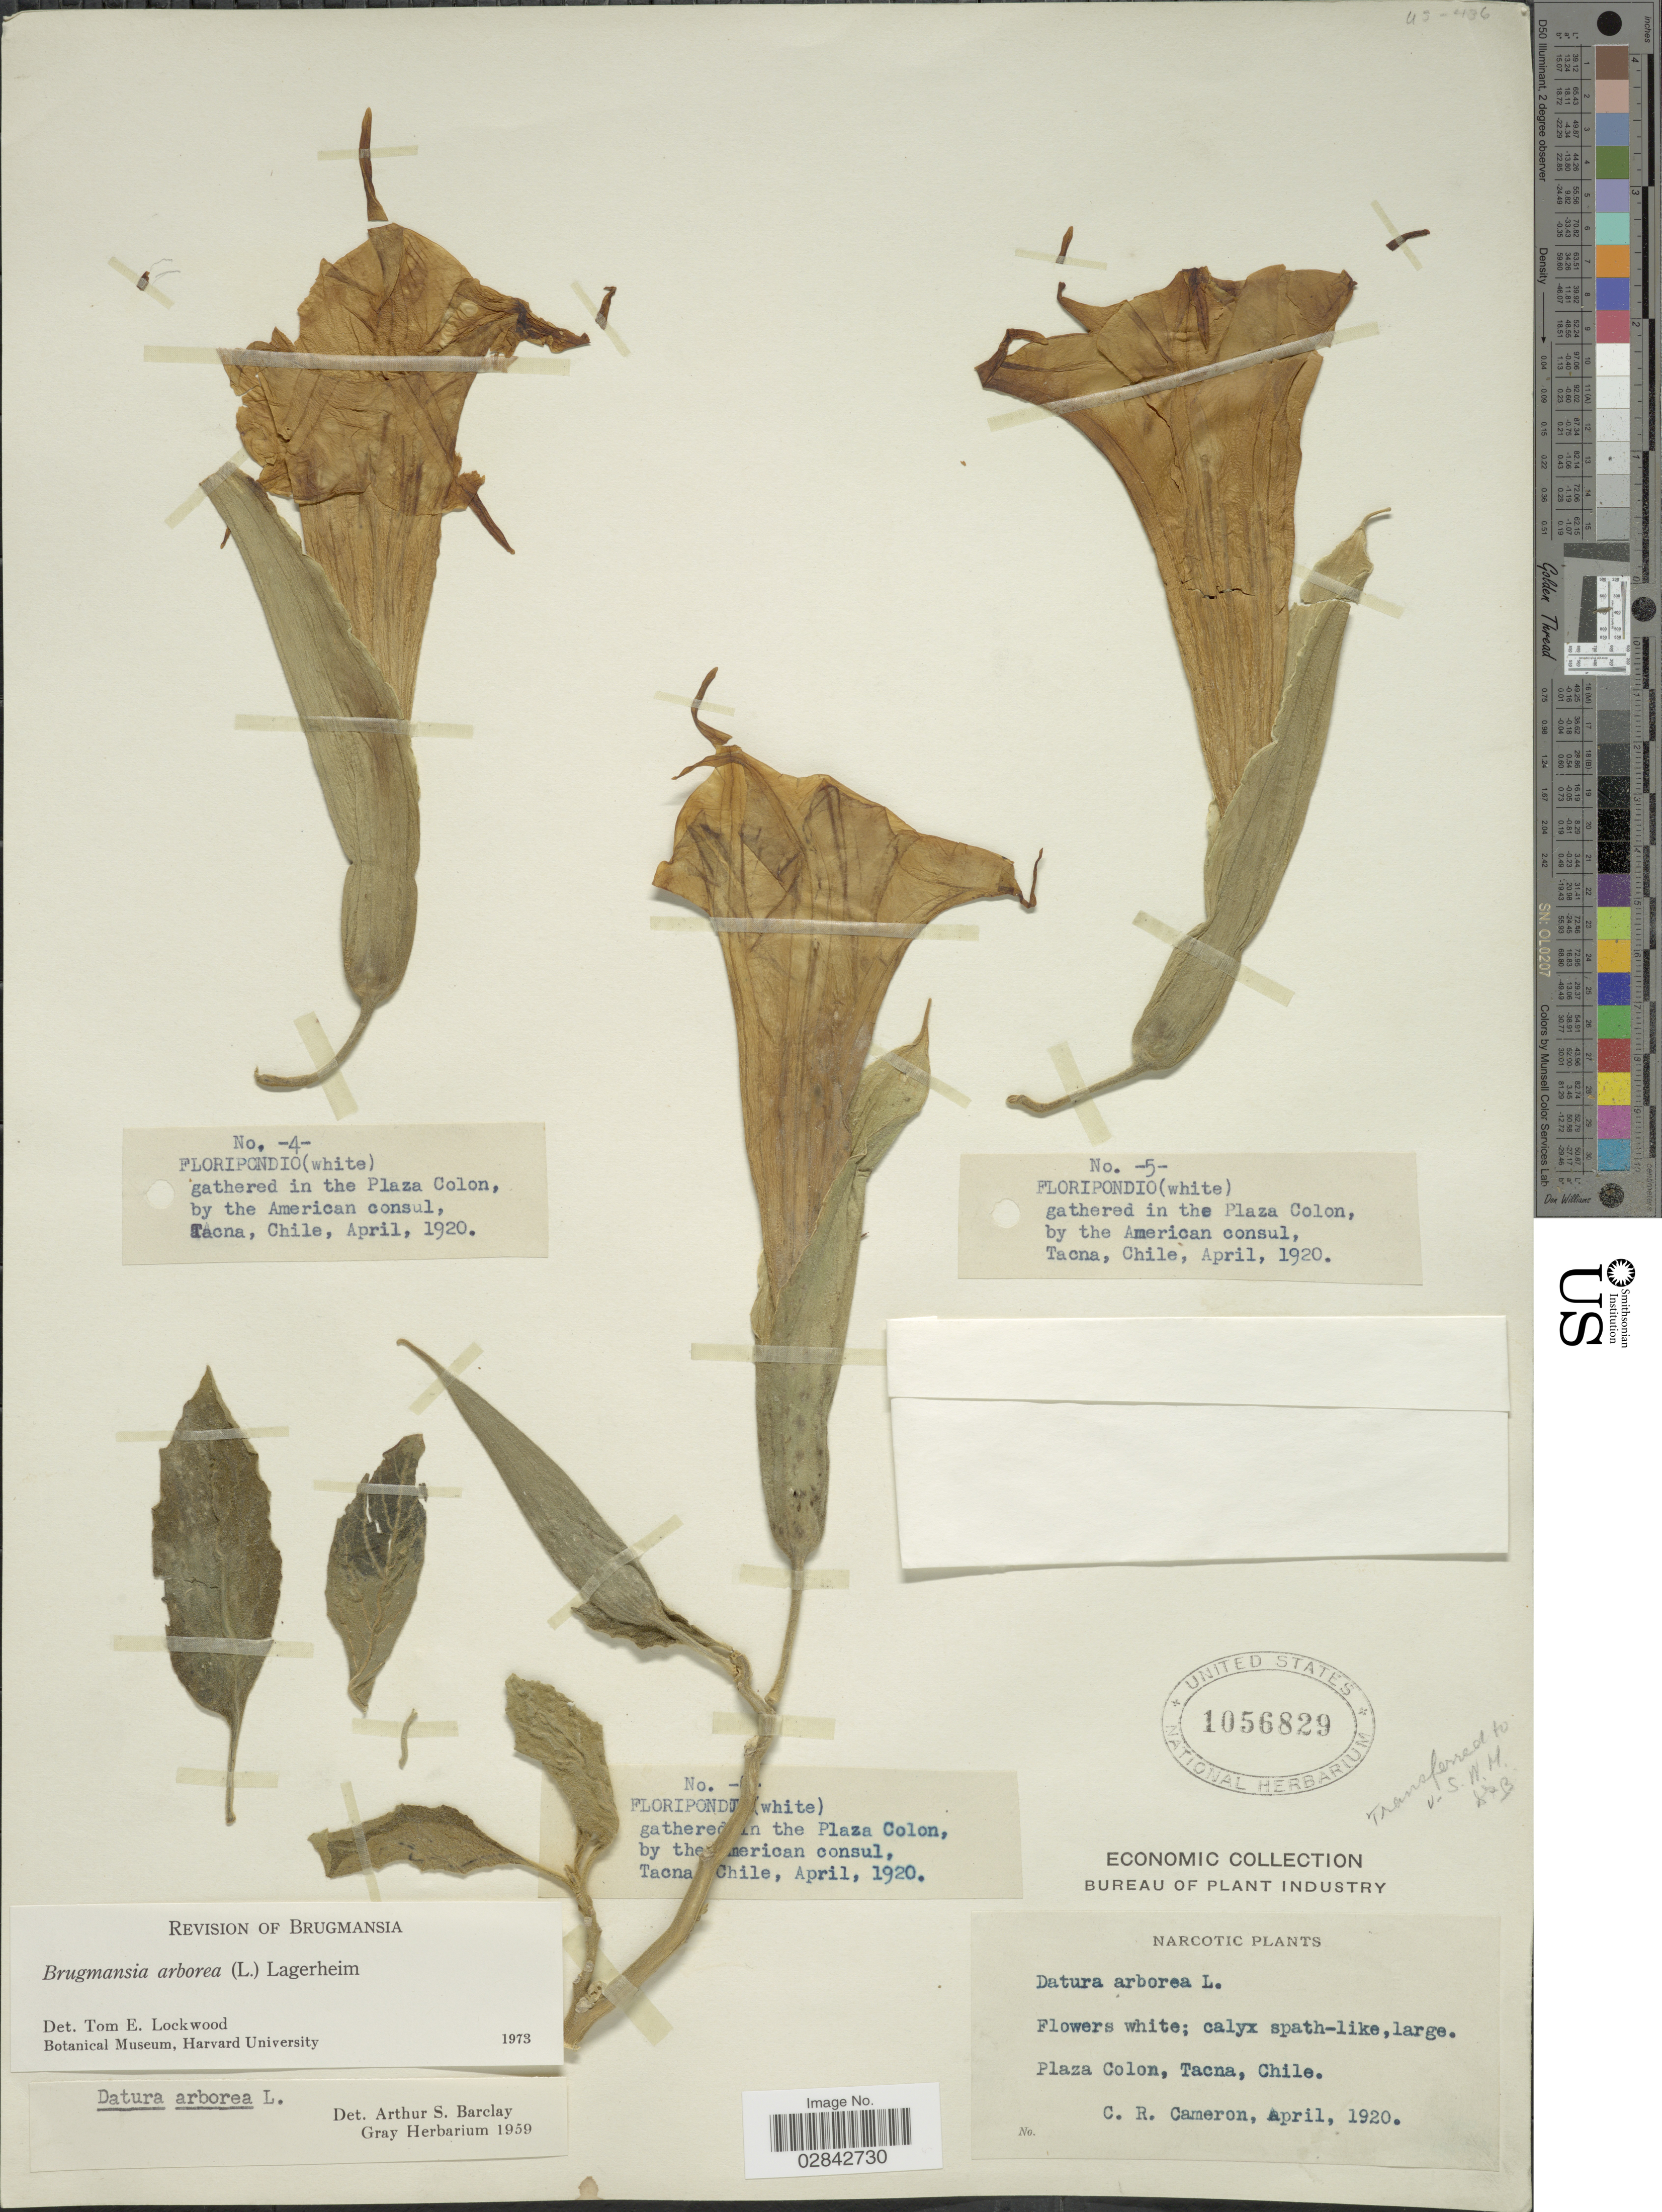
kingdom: Plantae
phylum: Tracheophyta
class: Magnoliopsida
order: Solanales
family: Solanaceae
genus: Brugmansia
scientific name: Brugmansia arborea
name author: (L.) Lagerh.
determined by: Lockwood, T. E.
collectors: C. Cameron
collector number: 4/5/!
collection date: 1920-04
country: Peru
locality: Plaza Colon, Tacna, by the American consul.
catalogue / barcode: US 1056829